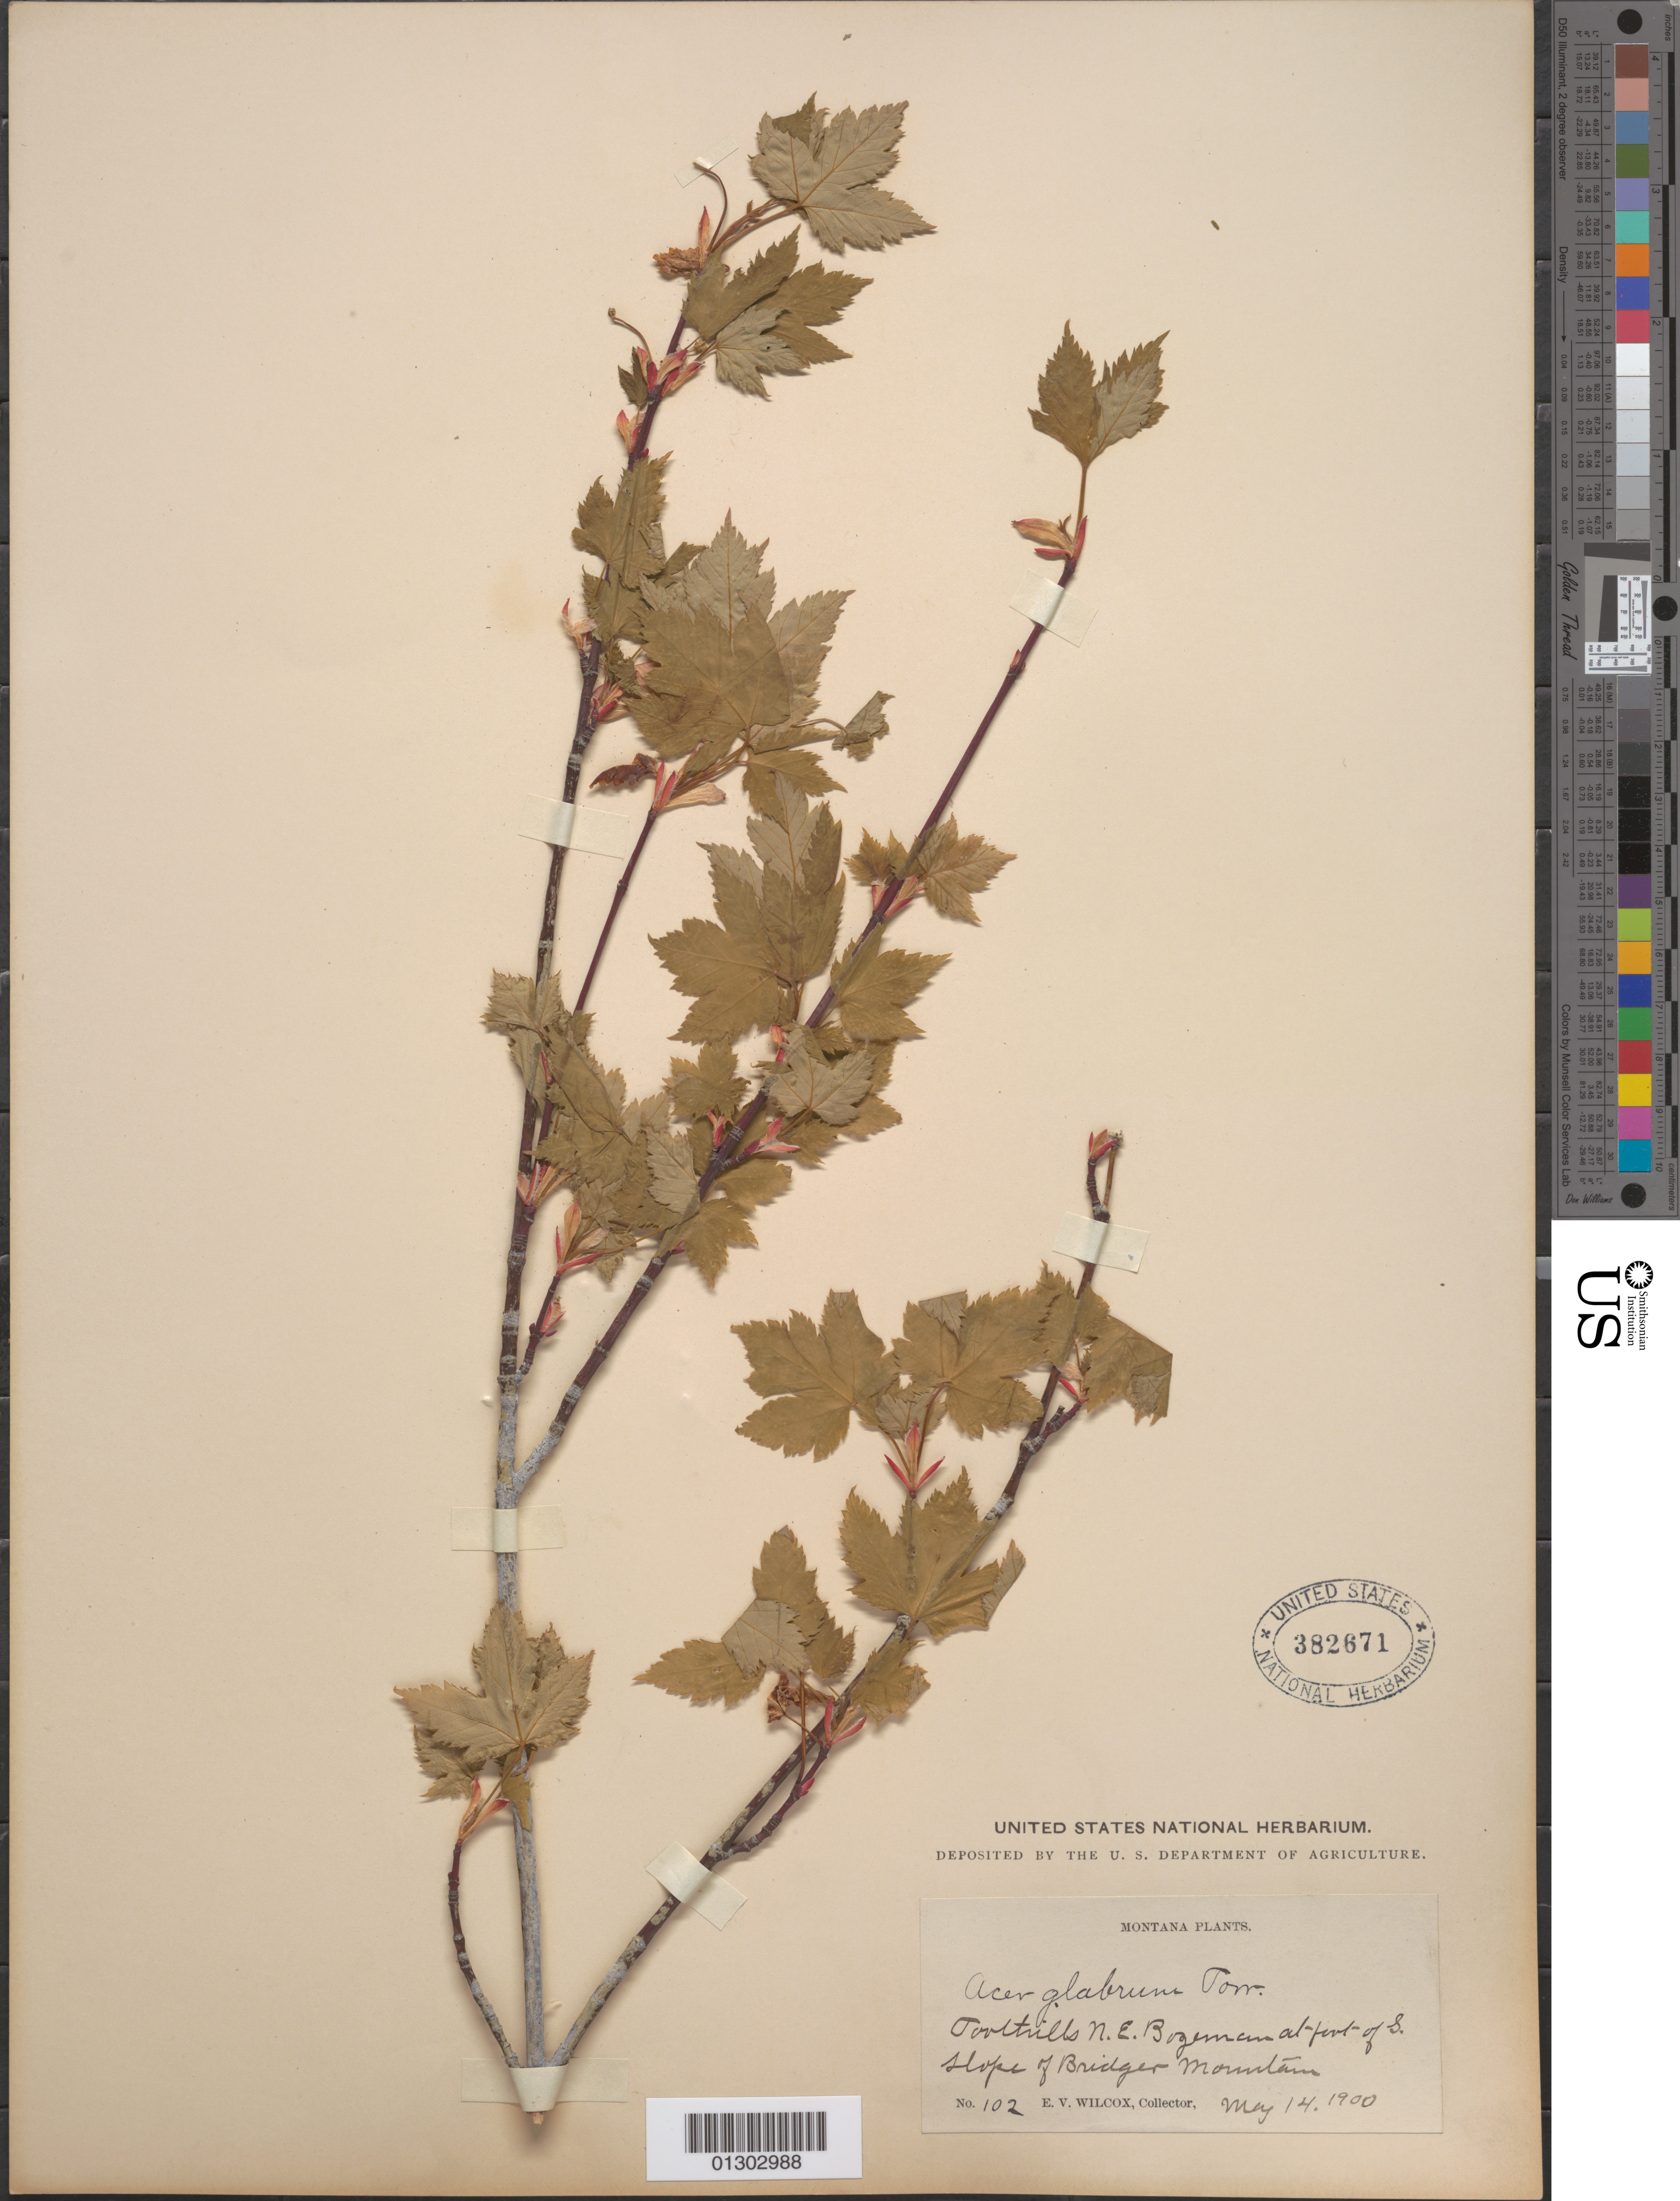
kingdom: Plantae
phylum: Tracheophyta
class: Magnoliopsida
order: Sapindales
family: Sapindaceae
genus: Acer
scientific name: Acer glabrum var. douglasii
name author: (Hook.) Dippel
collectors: E. V. Wilcox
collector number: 102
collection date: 1900-05-14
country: United States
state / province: Montana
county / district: Gallatin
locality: Foothills NE Bozeman at foot of S slope of Bridger Mountain.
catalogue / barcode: US 382671